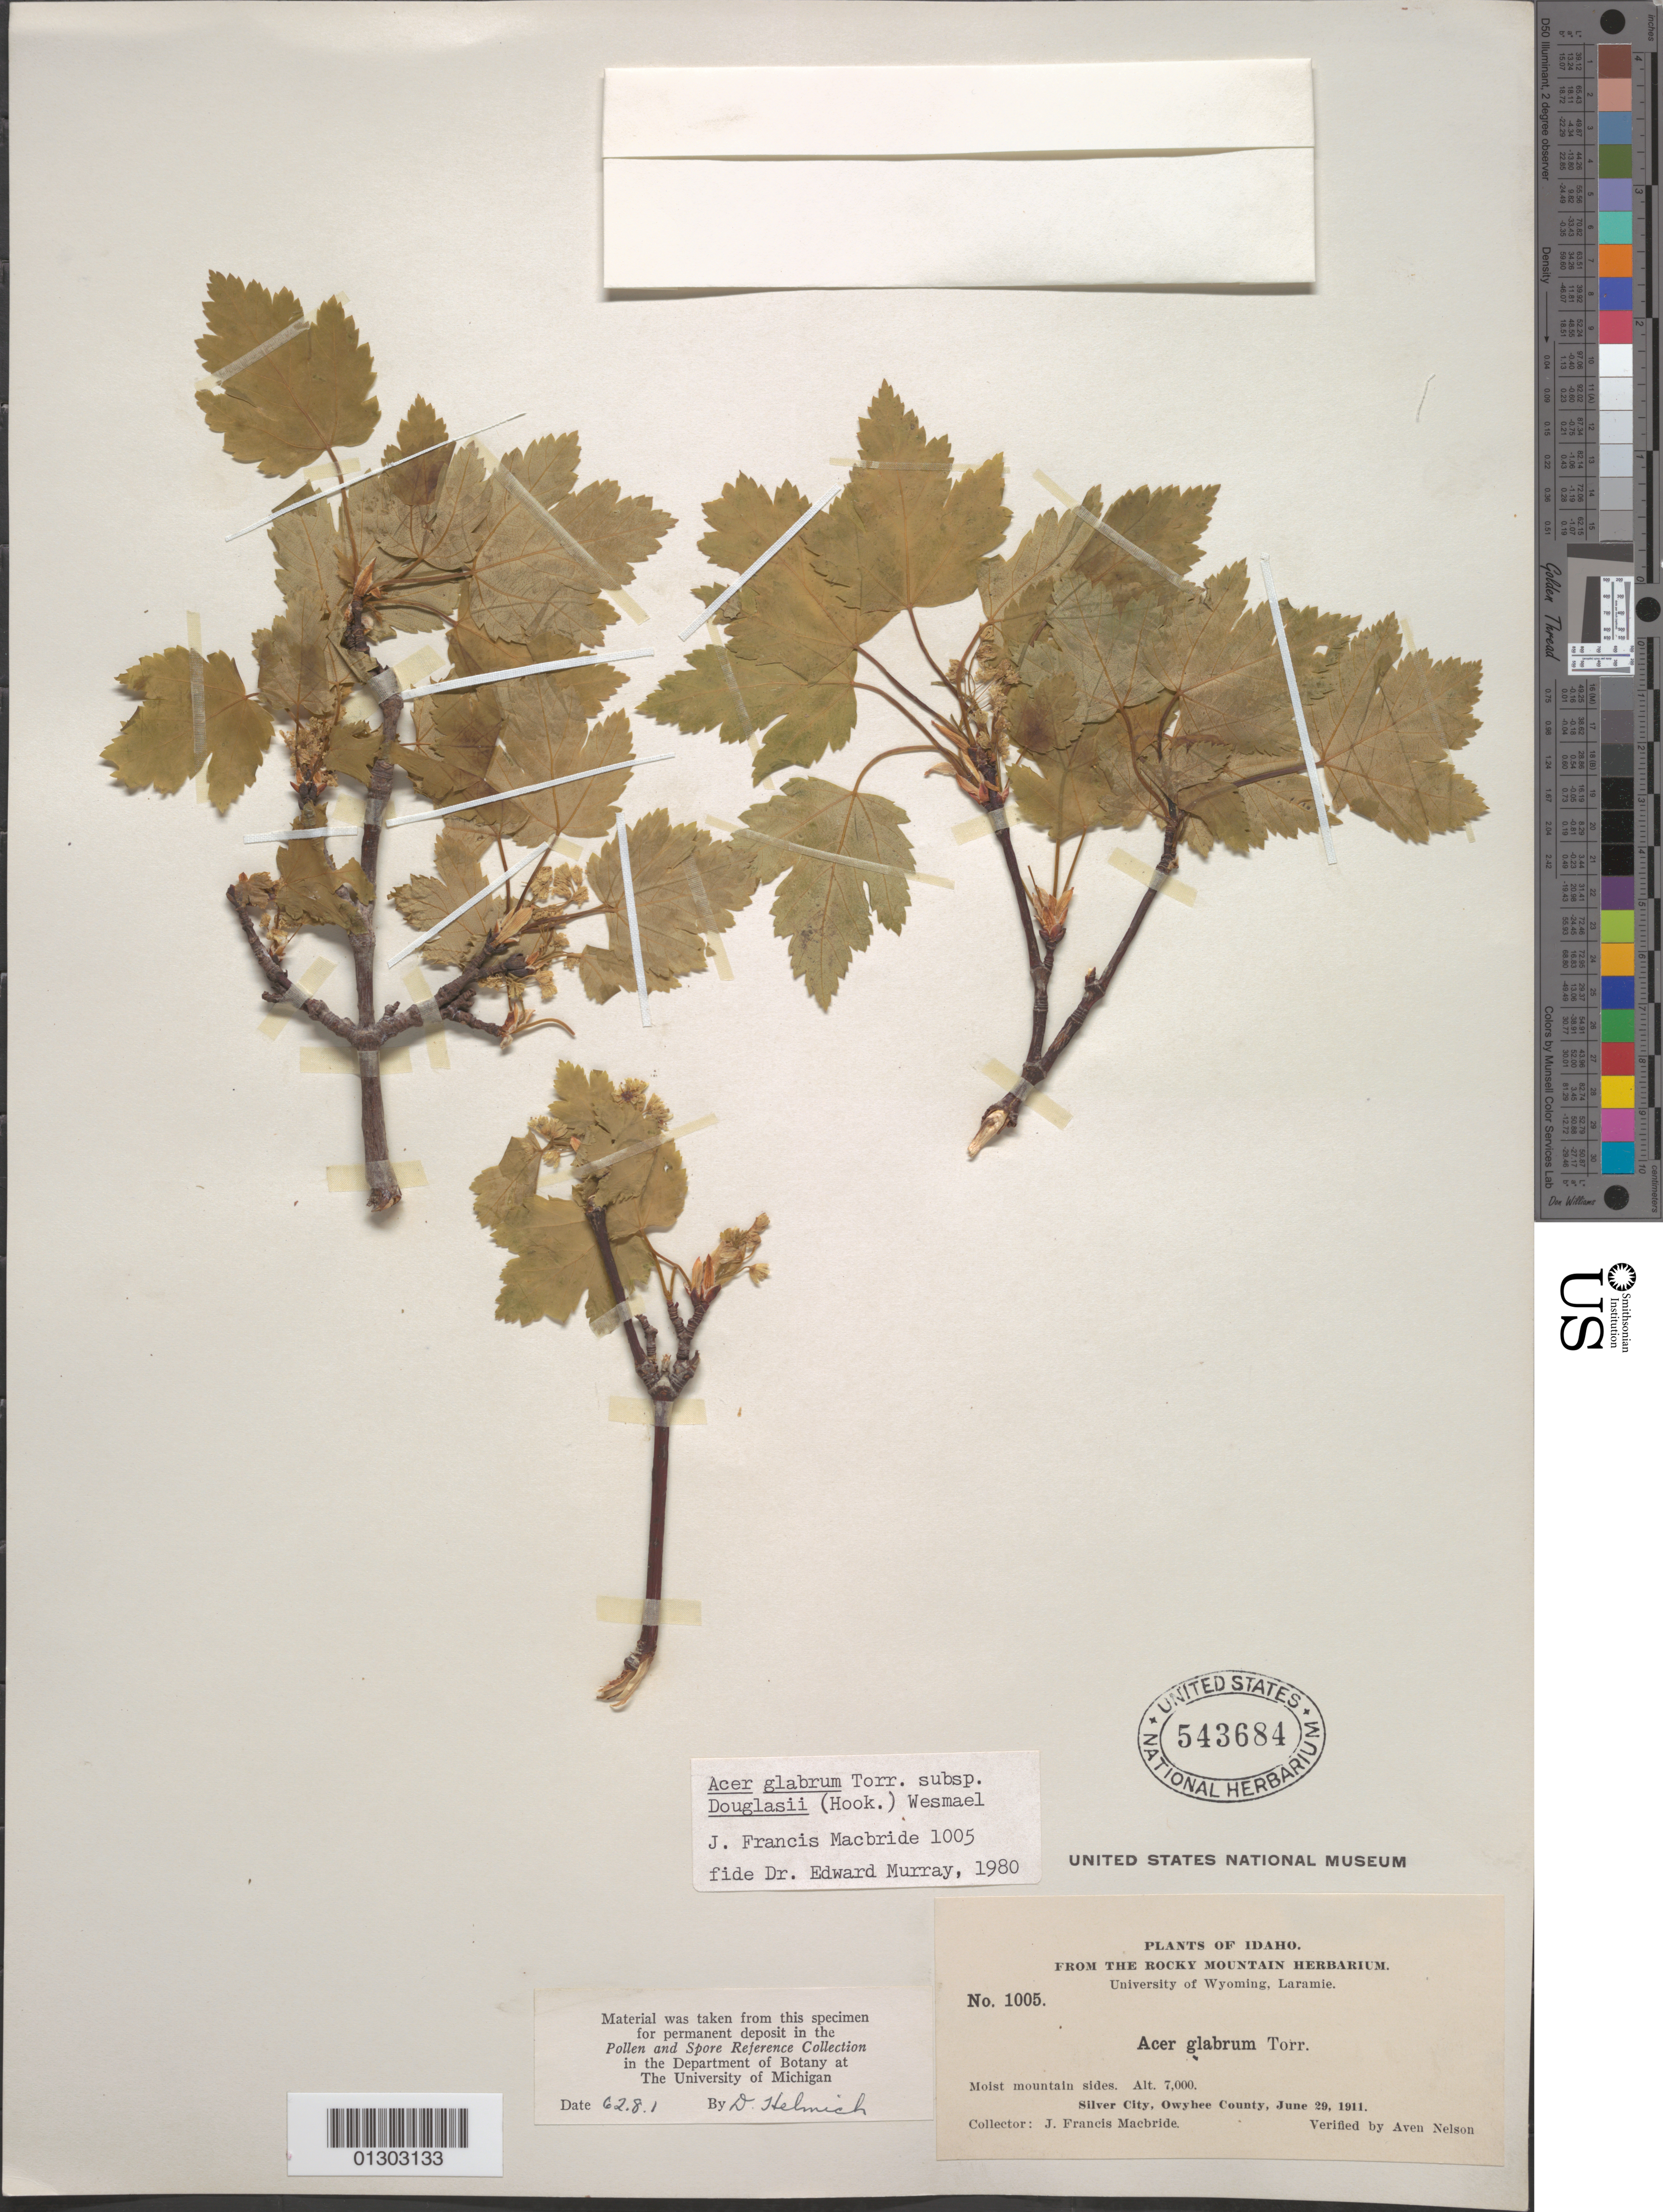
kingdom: Plantae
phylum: Tracheophyta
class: Magnoliopsida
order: Sapindales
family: Sapindaceae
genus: Acer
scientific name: Acer glabrum var. douglasii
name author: (Hook.) Dippel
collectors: J. F. Macbride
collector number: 1005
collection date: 1911-06-29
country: United States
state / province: Idaho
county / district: Owyhee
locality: Owyhee County, Silver City.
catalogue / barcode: US 543684